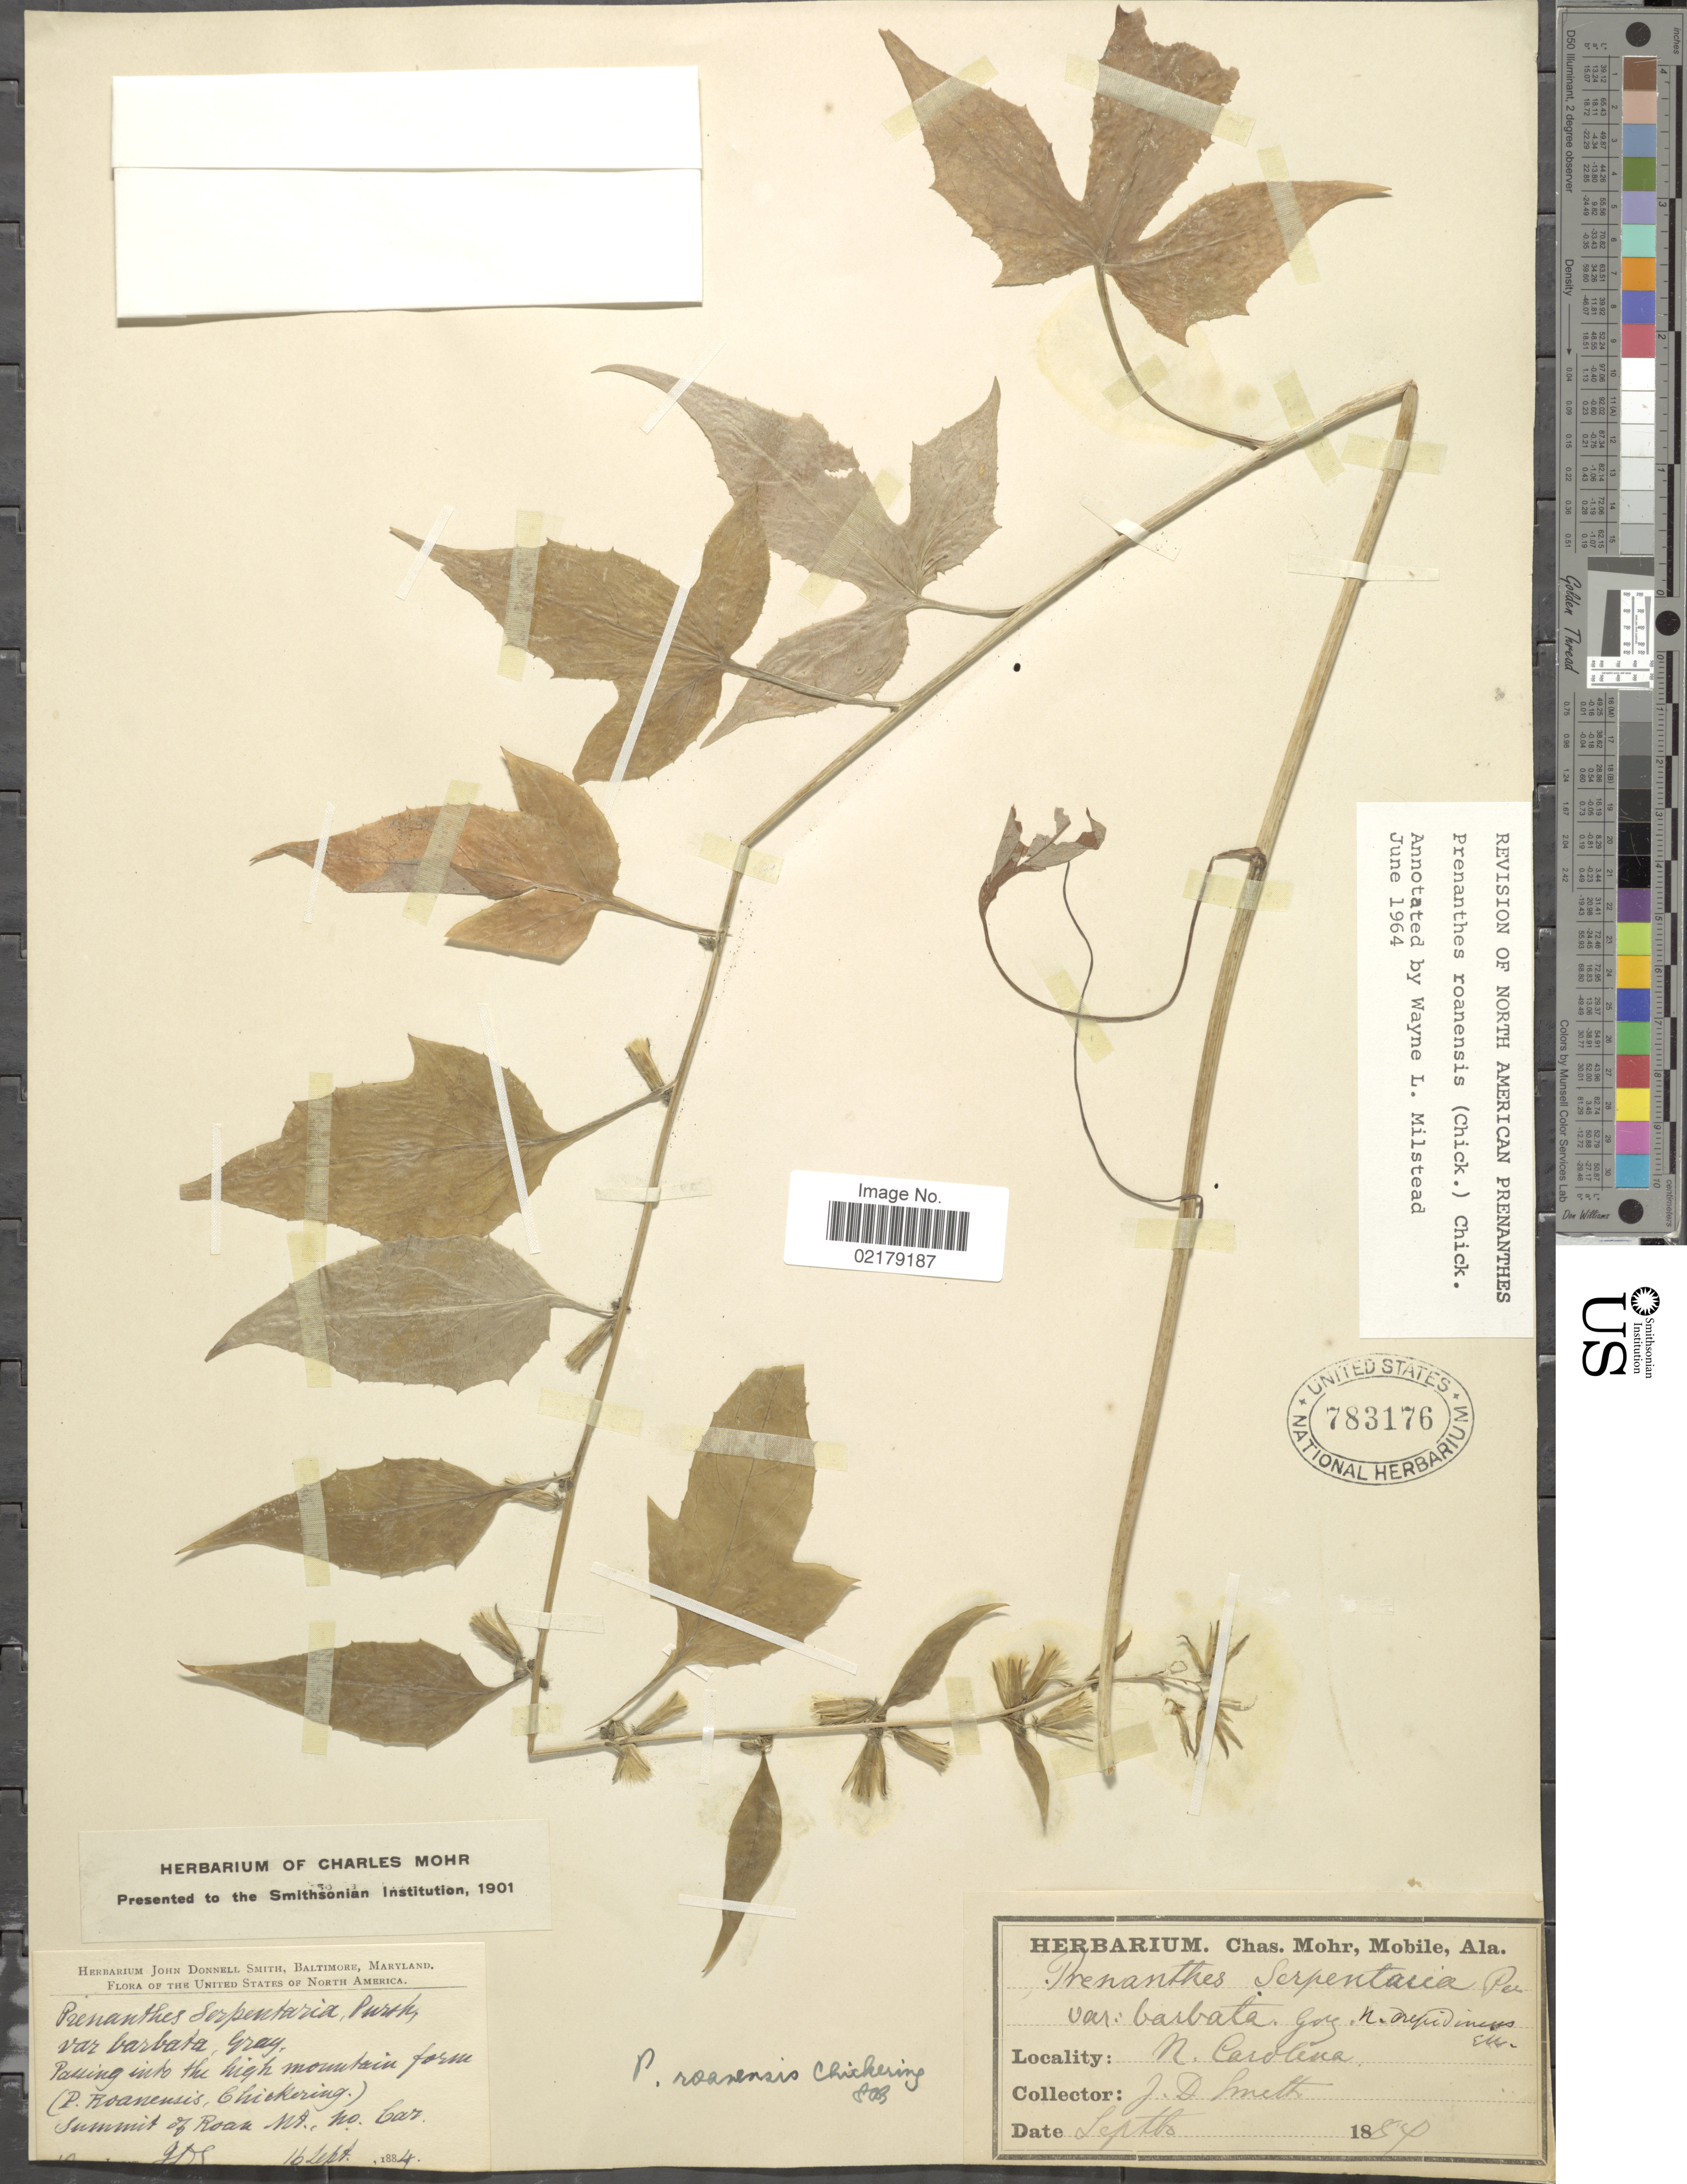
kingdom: Plantae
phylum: Tracheophyta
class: Magnoliopsida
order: Asterales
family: Asteraceae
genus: Nabalus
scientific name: Nabalus roanensis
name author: Chickering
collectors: J. Donnell Smith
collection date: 1884-09-16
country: United States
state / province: North Carolina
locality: Passing into the high mountain form, Summit of Roan Mt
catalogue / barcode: US 783176